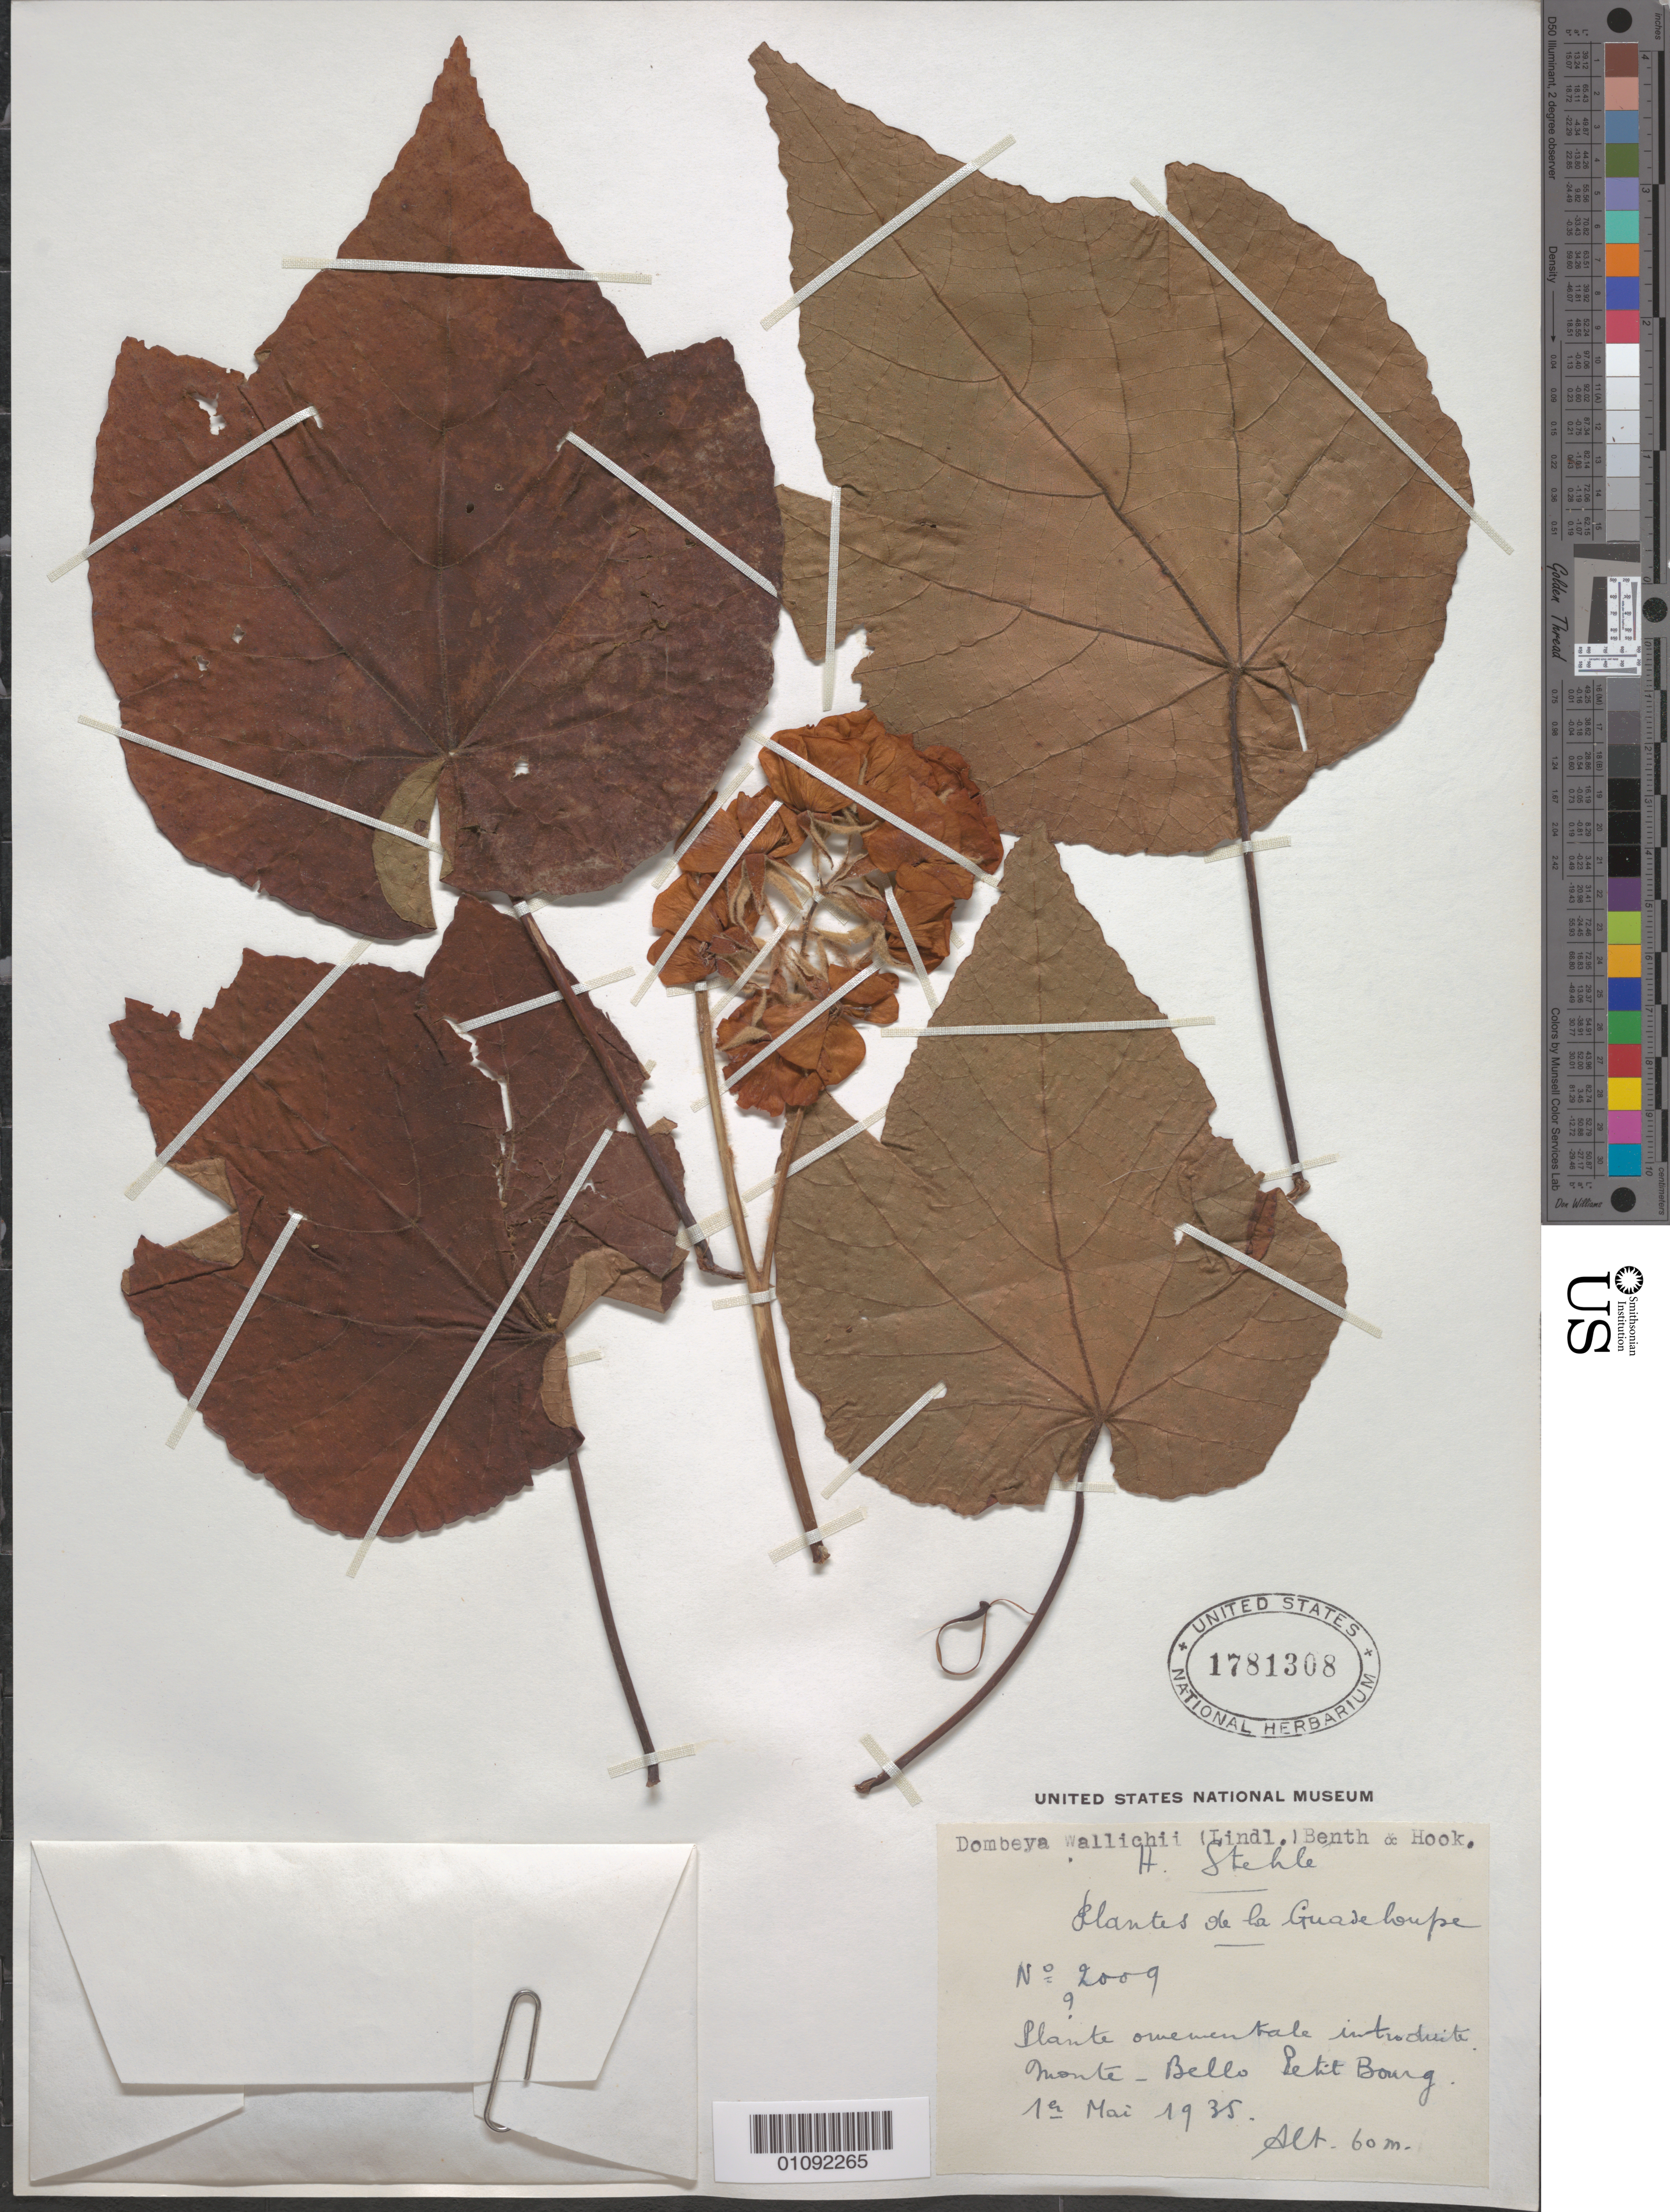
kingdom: Plantae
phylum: Tracheophyta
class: Magnoliopsida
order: Malvales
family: Malvaceae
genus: Dombeya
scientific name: Dombeya sp.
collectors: H. Stehlé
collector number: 2009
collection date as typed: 01 May 1935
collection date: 1935-05-01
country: Guadeloupe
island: Basse Terre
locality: Monté Bello, Petit Bourg.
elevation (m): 60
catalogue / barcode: US 1781308